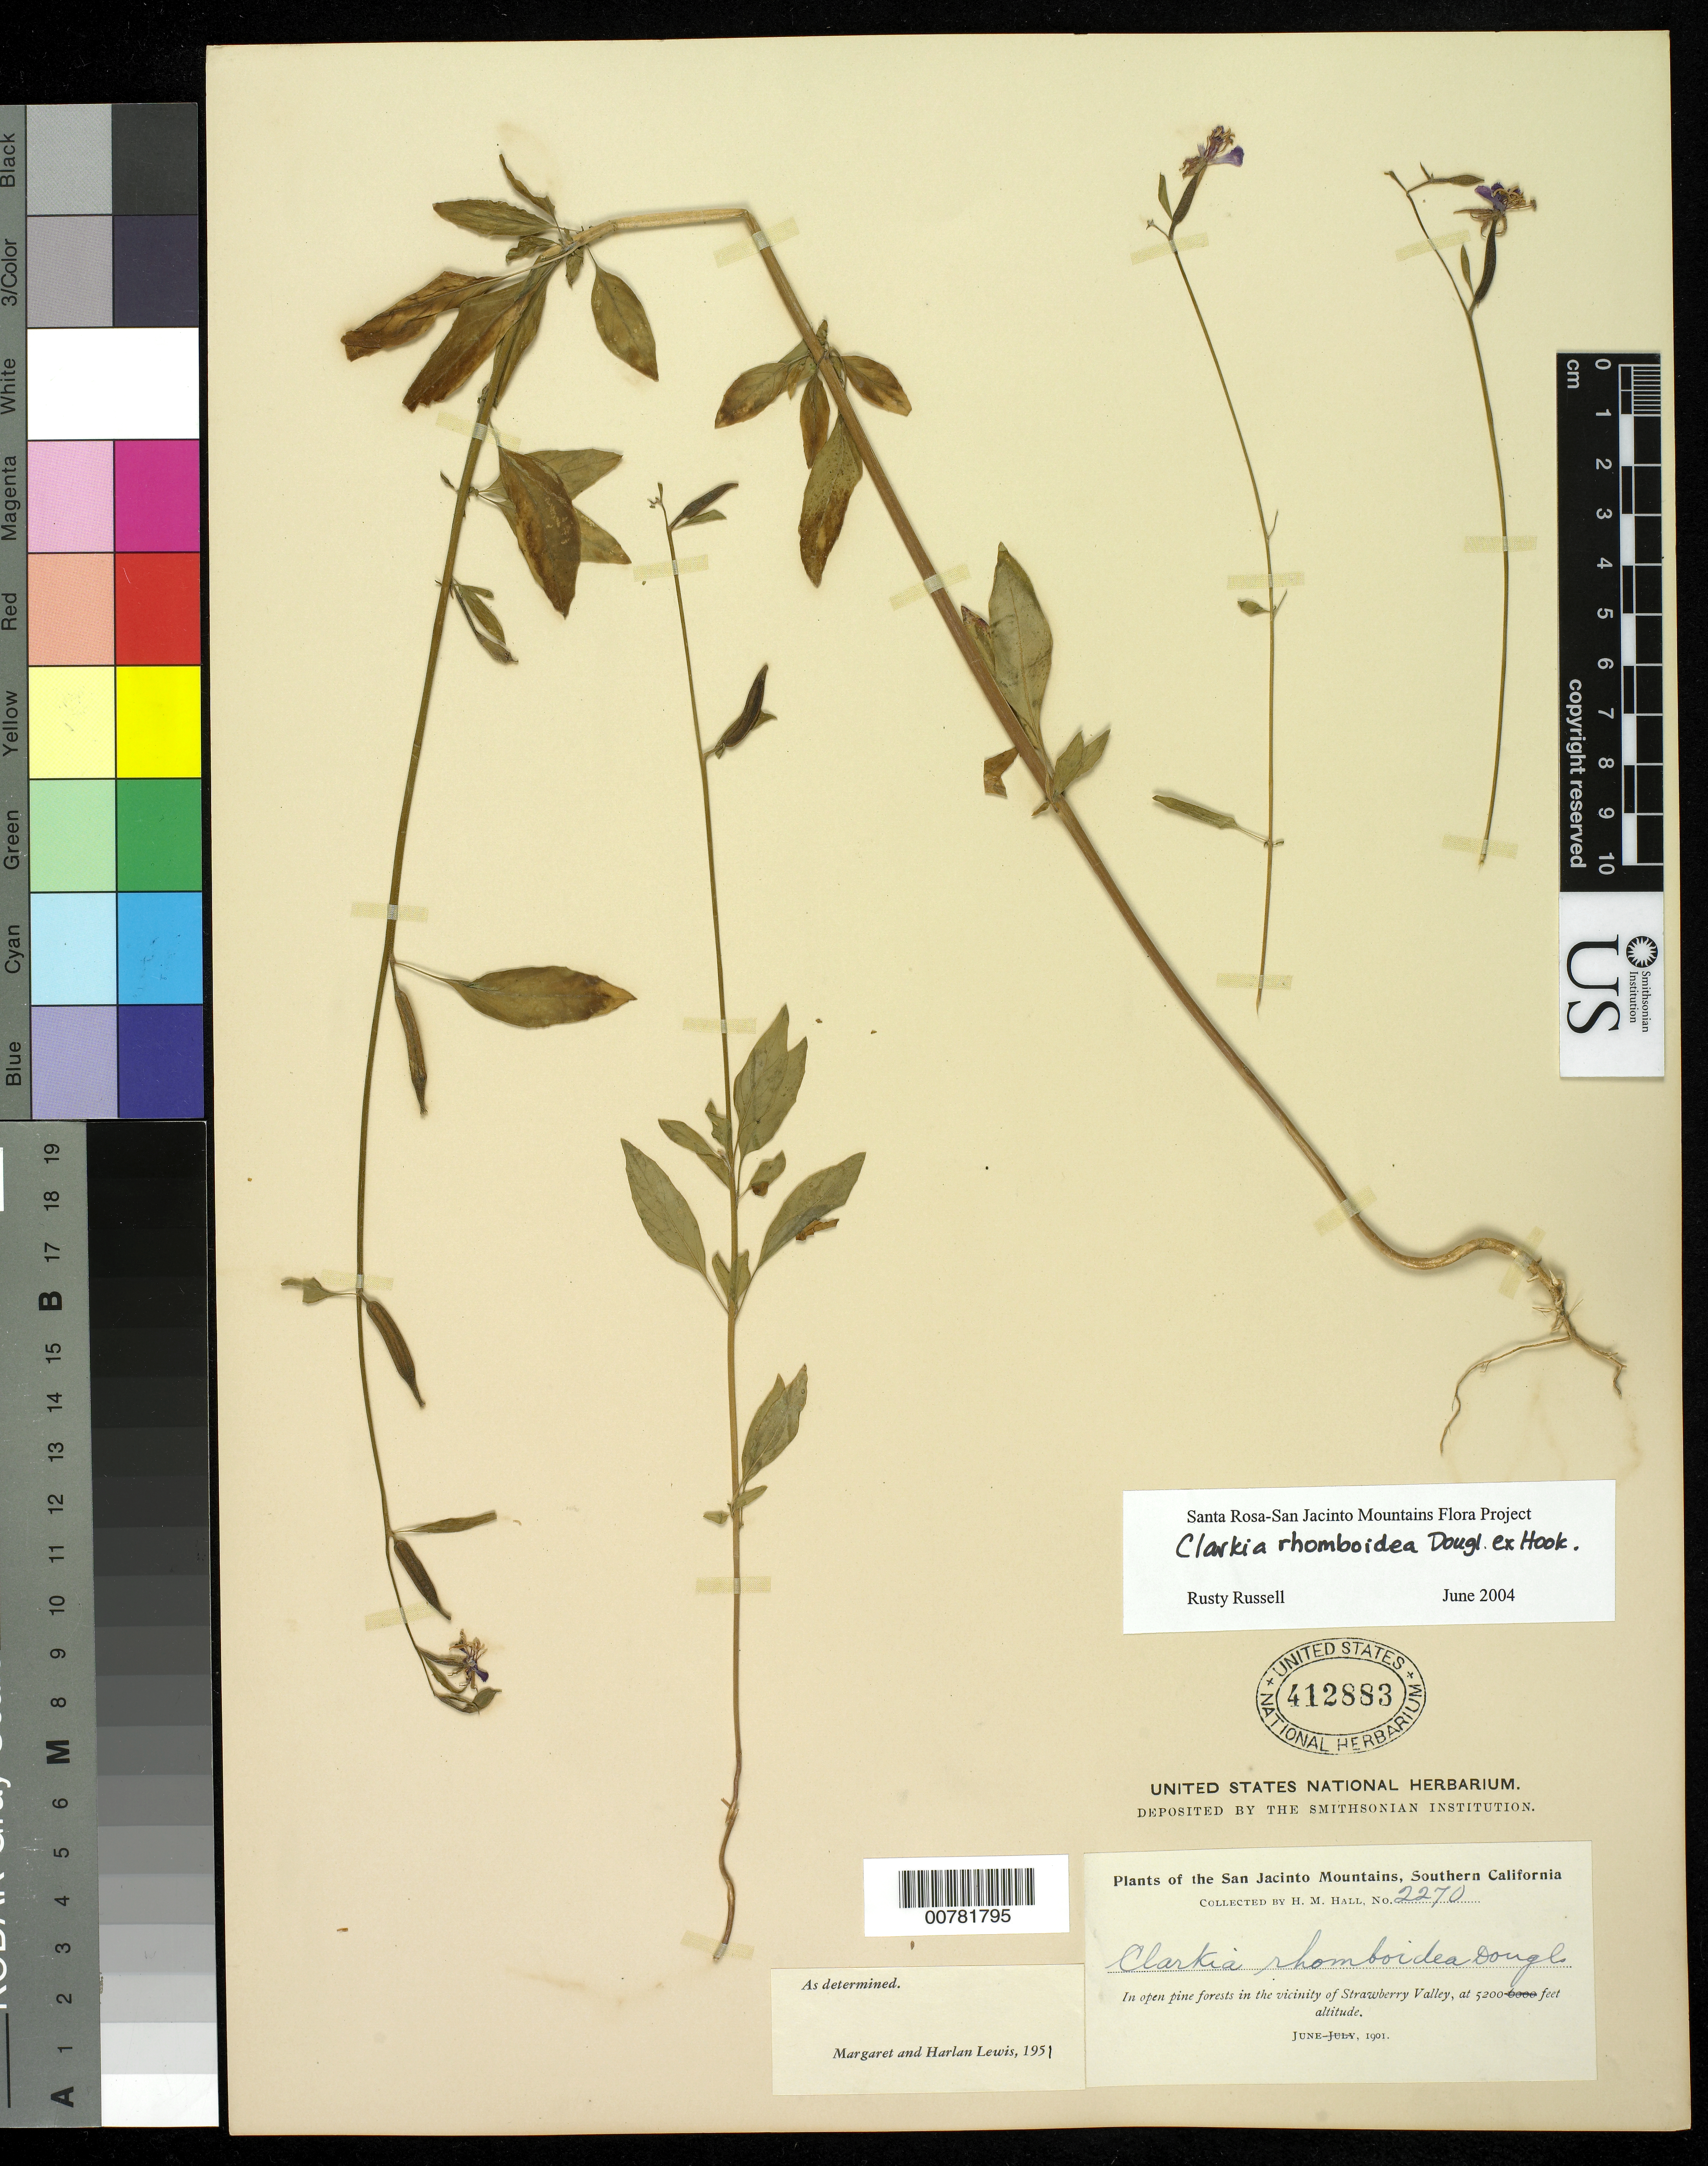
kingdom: Plantae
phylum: Tracheophyta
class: Magnoliopsida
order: Myrtales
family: Onagraceae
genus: Clarkia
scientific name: Clarkia rhomboidea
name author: Douglas ex Hook.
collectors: H. M. Hall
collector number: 2270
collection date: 1901-06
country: United States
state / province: California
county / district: Riverside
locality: San Jacinto Mountains, Southern California, In open pine forest in the vicinity of Strawberry Valley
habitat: Pine Forest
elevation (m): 1585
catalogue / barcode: US 412883